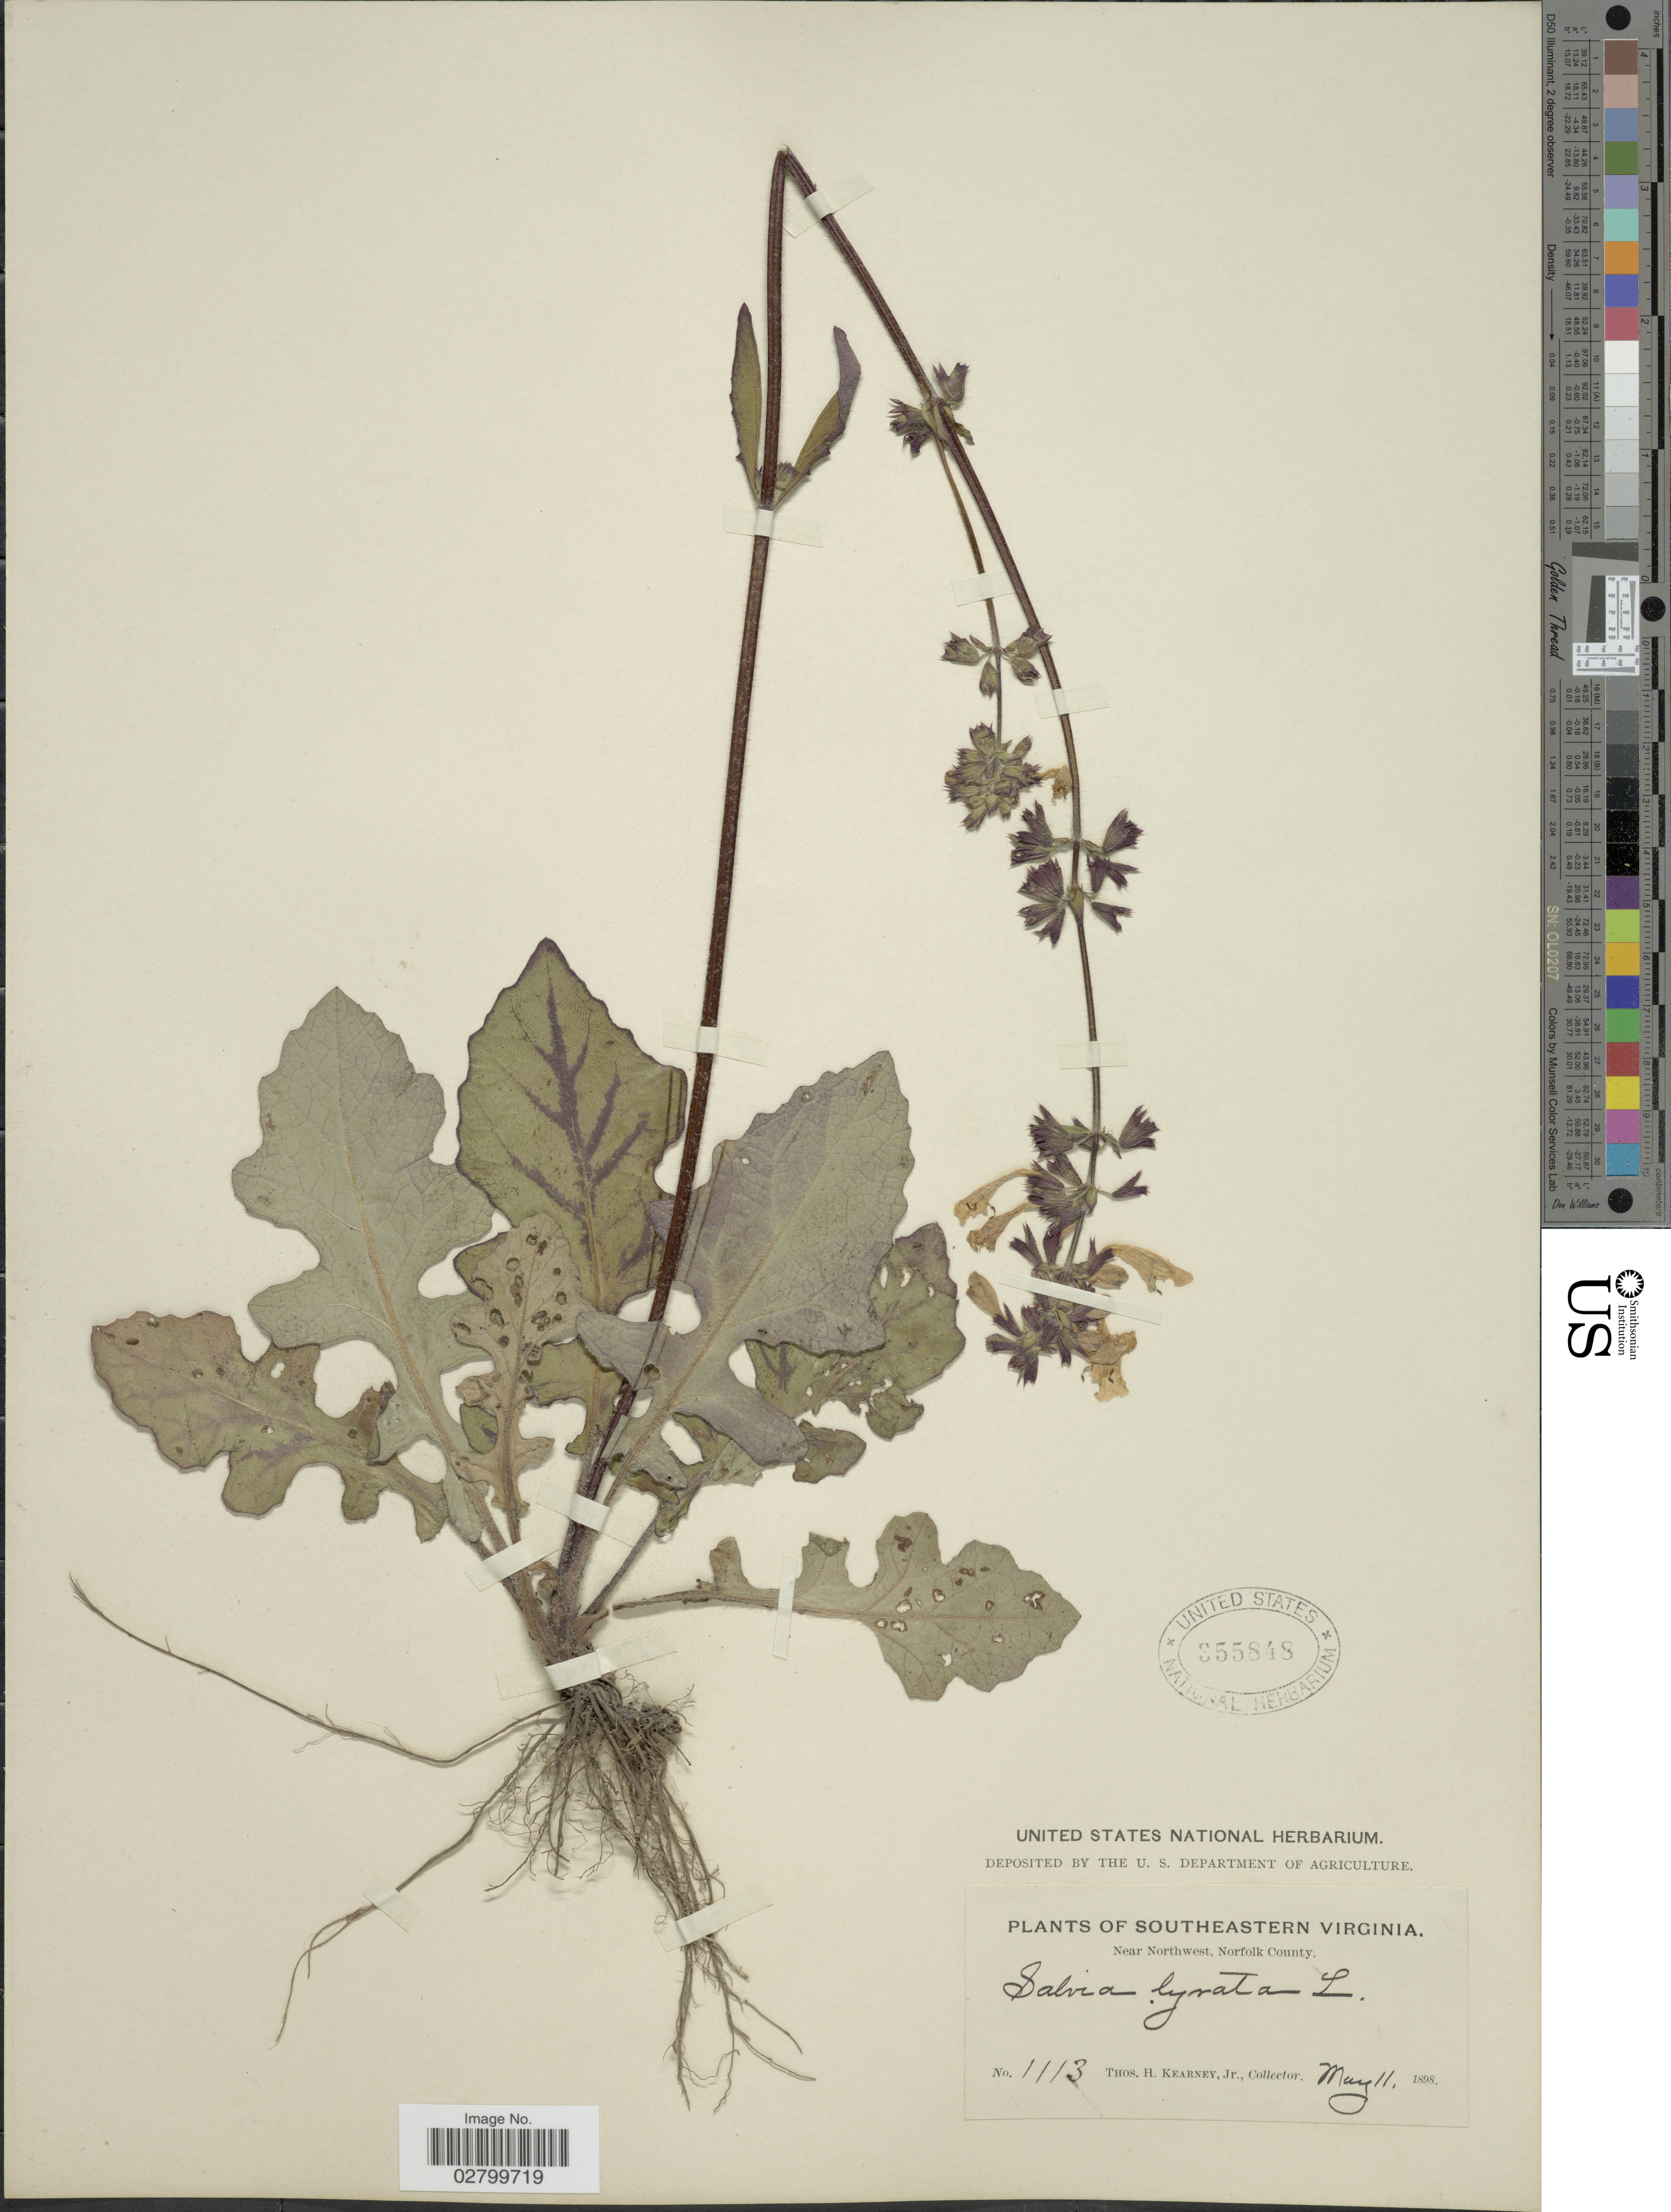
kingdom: Plantae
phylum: Tracheophyta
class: Magnoliopsida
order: Lamiales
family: Lamiaceae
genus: Salvia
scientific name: Salvia lyrata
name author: L.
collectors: T. H. Kearney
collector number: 1113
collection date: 1898-05-11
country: United States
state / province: Virginia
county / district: City of Chesapeake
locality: Southeastern Virginia. Near Northwest, Norfolk County.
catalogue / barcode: US 355848